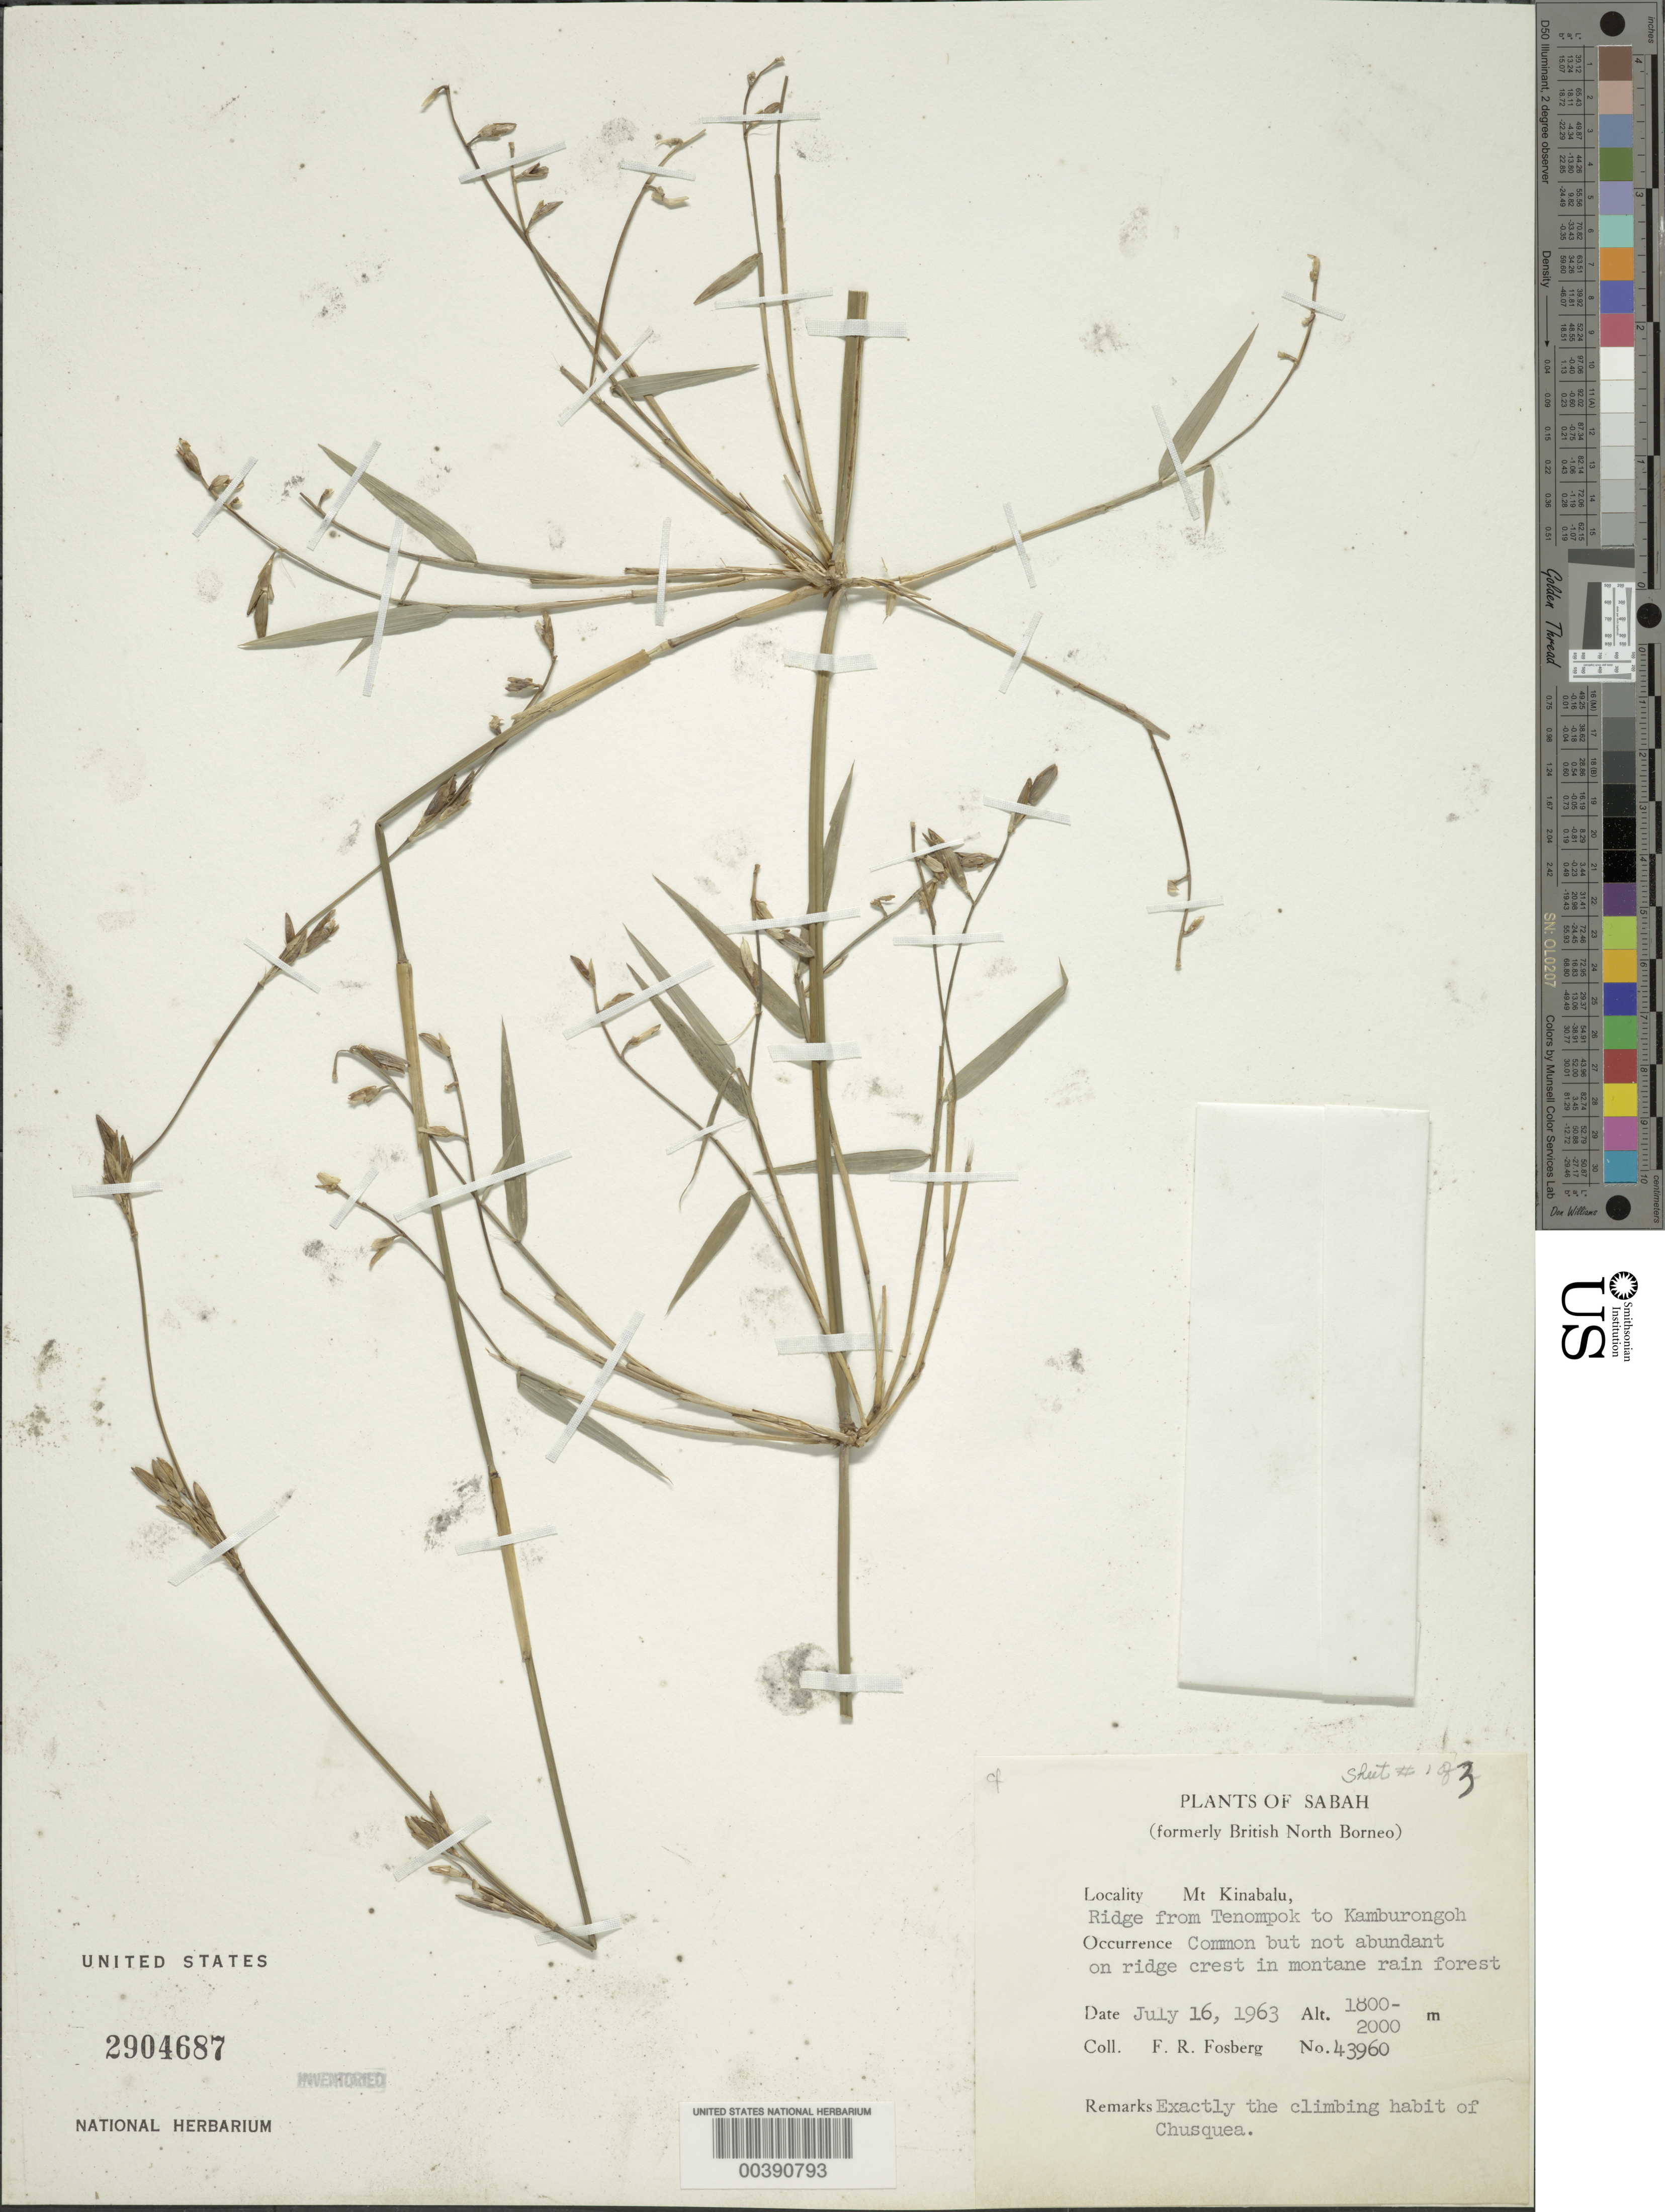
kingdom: Plantae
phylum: Tracheophyta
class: Liliopsida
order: Poales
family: Poaceae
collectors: F. R. Fosberg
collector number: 43960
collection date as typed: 16 Jul 1963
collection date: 1963-07-16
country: Malaysia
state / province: Sabah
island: Borneo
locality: Mt. kinabalu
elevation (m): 1800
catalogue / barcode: US 2904687